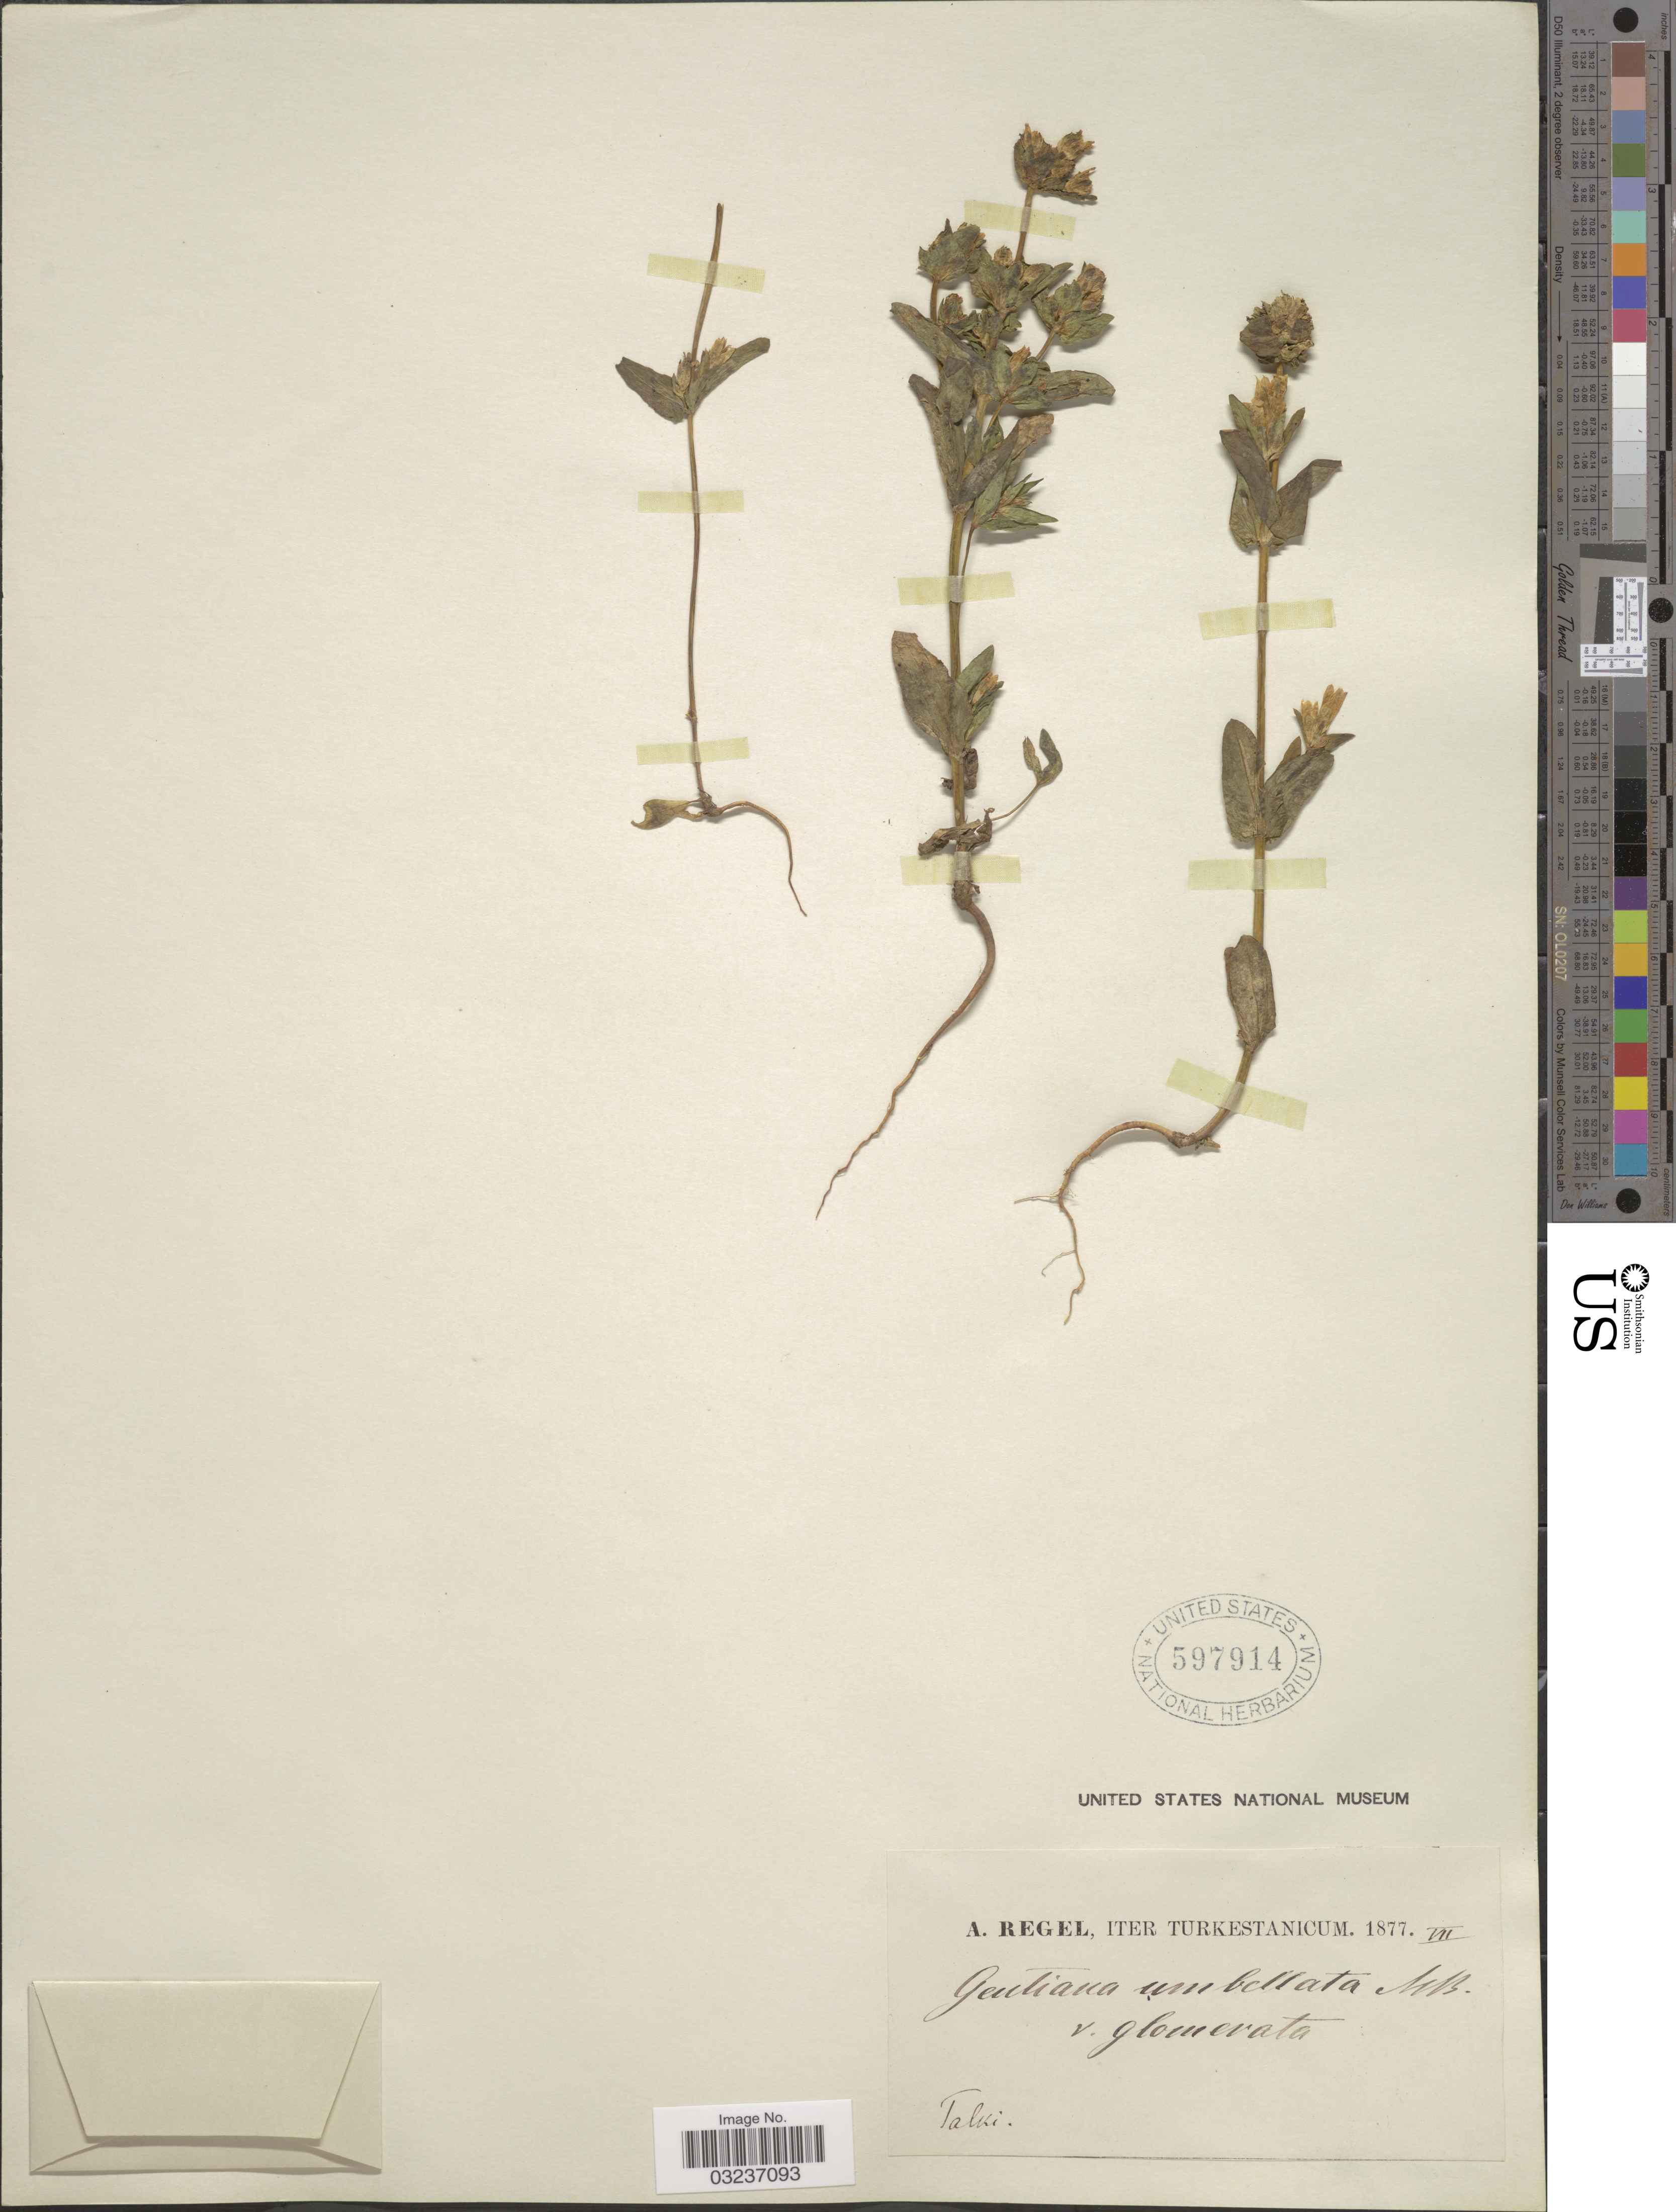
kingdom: Plantae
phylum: Tracheophyta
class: Magnoliopsida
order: Gentianales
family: Gentianaceae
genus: Gentiana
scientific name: Gentiana umbellata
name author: M. Bieb.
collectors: A. Regel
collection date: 1877-07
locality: Iter Turkestanicum. Talki [interpreted].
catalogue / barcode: US 597914